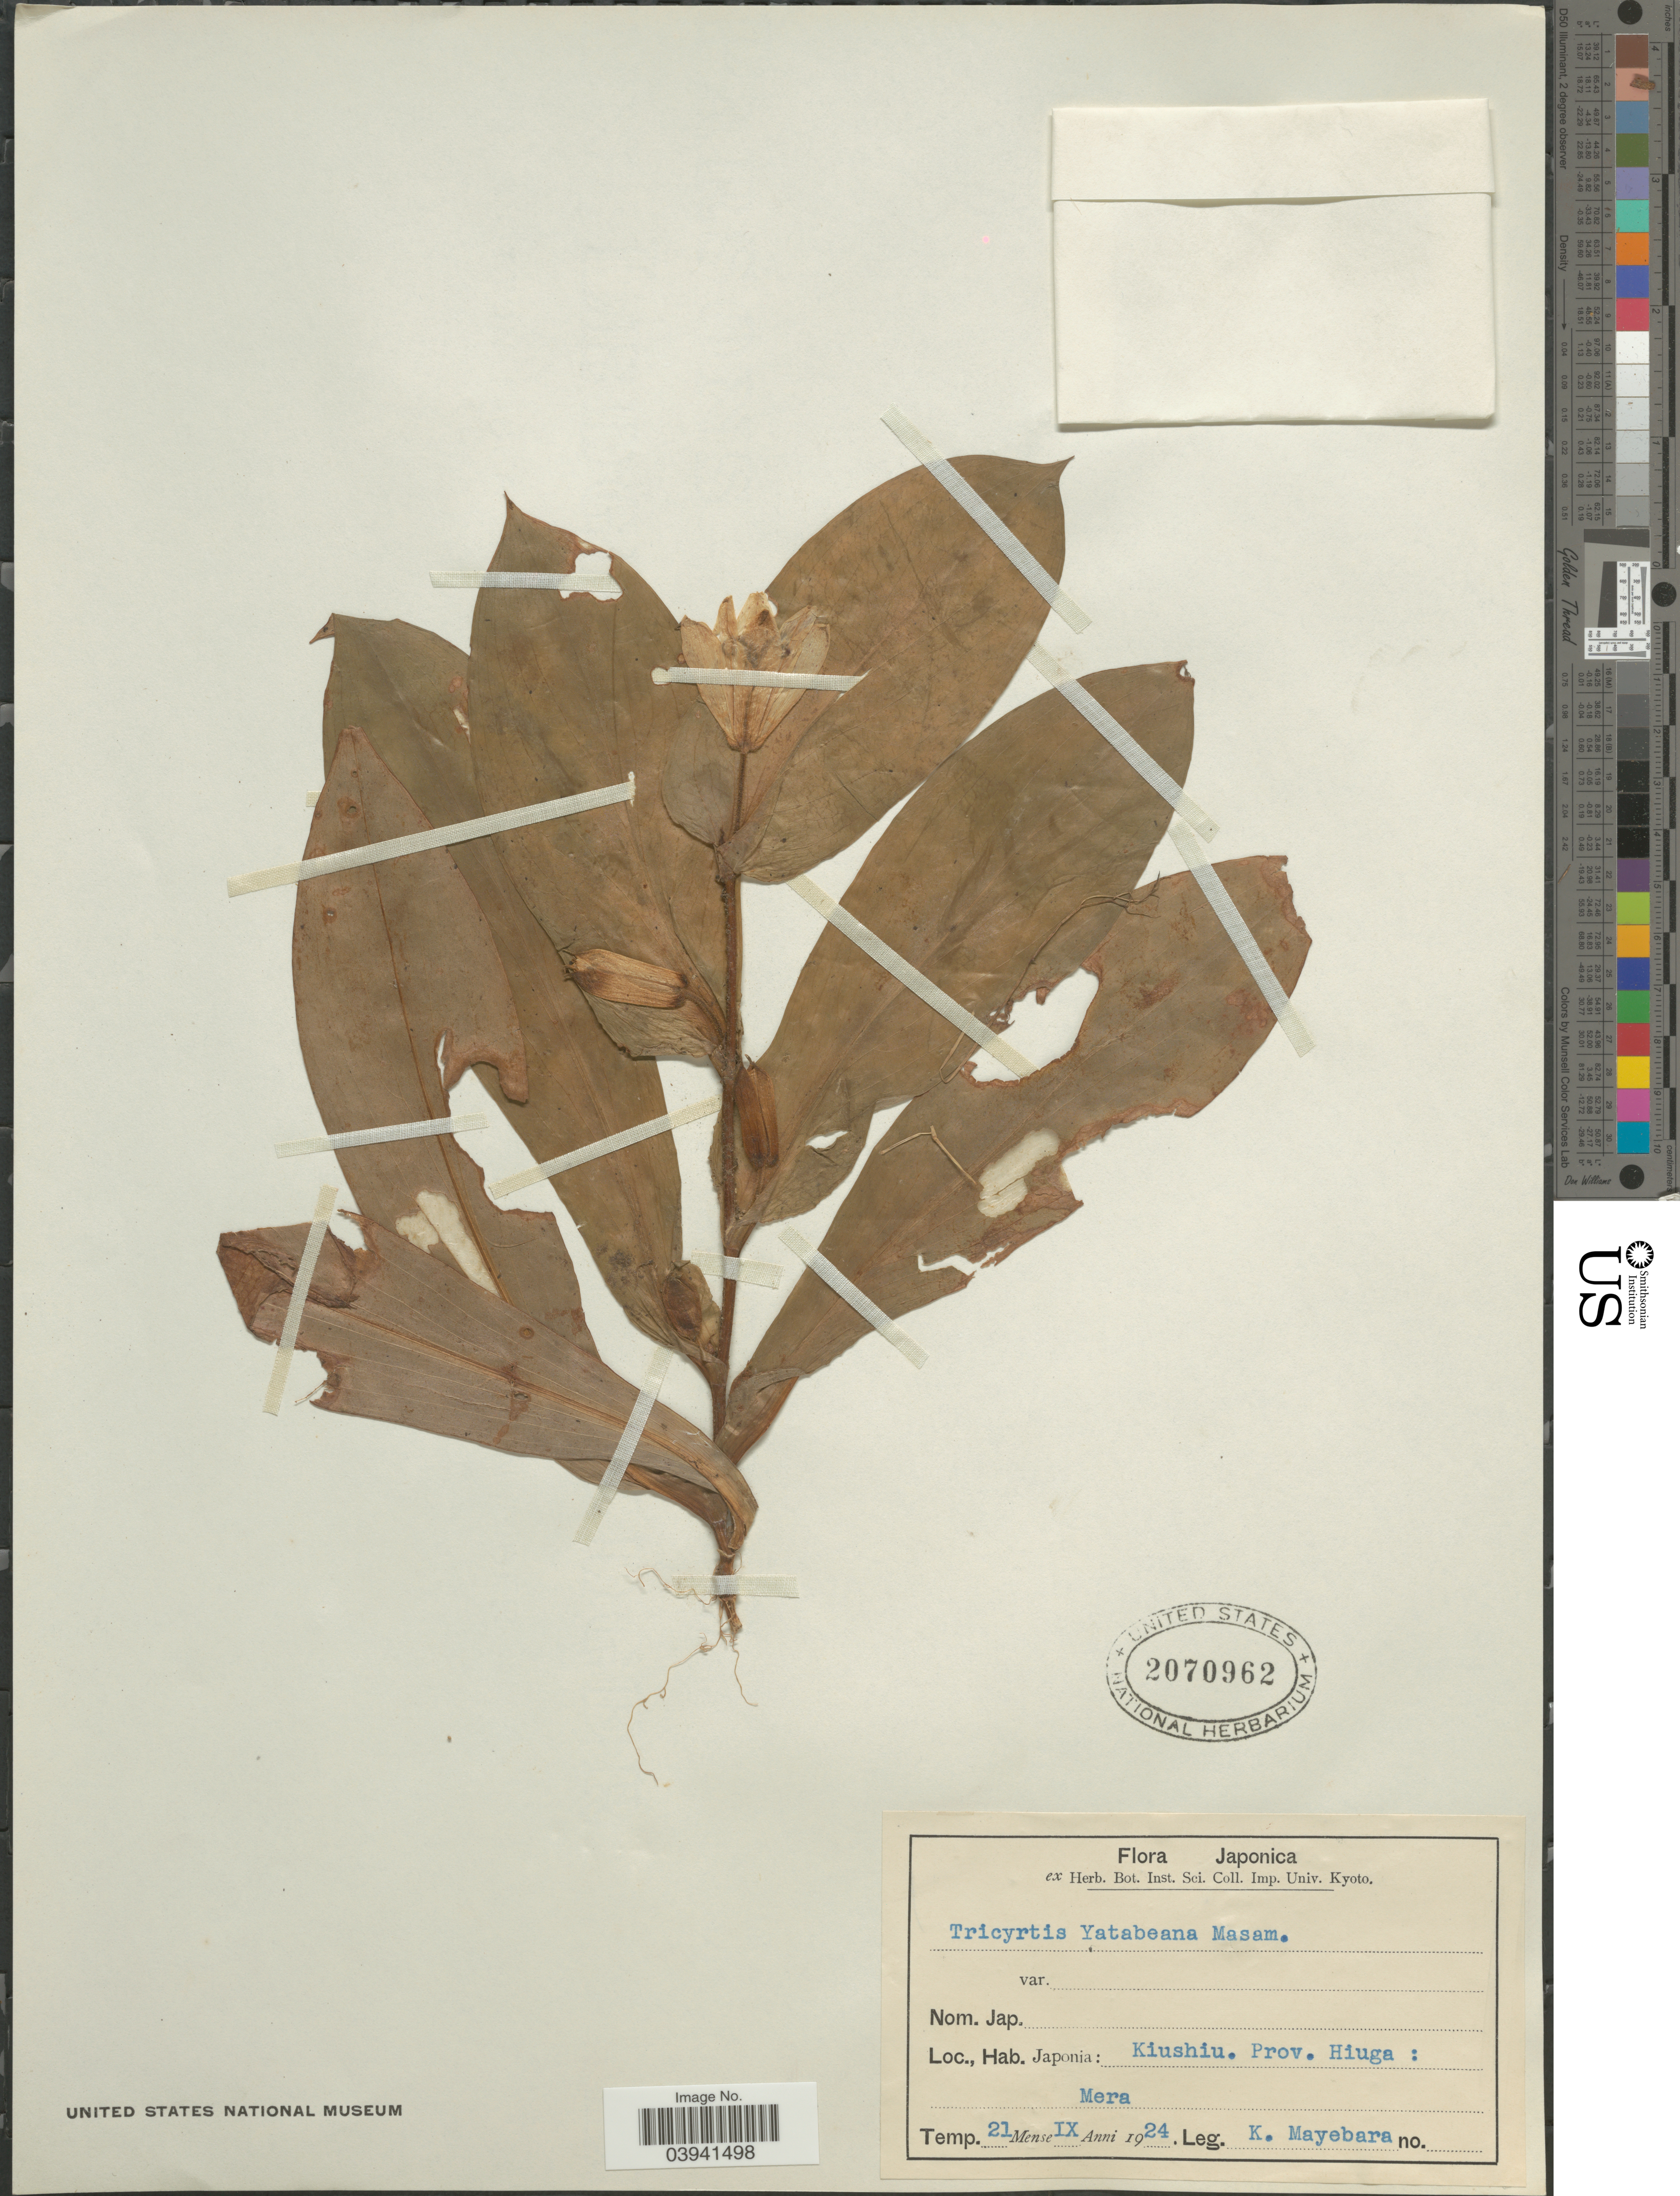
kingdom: Plantae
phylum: Tracheophyta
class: Liliopsida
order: Liliales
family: Liliaceae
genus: Tricyrtis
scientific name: Tricyrtis yatabeana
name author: Masam.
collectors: K. Mayebara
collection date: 1924-09-21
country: Japan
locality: Japonia: Kiushiu. Prov. Hiuga: Mera.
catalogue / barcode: US 2070962